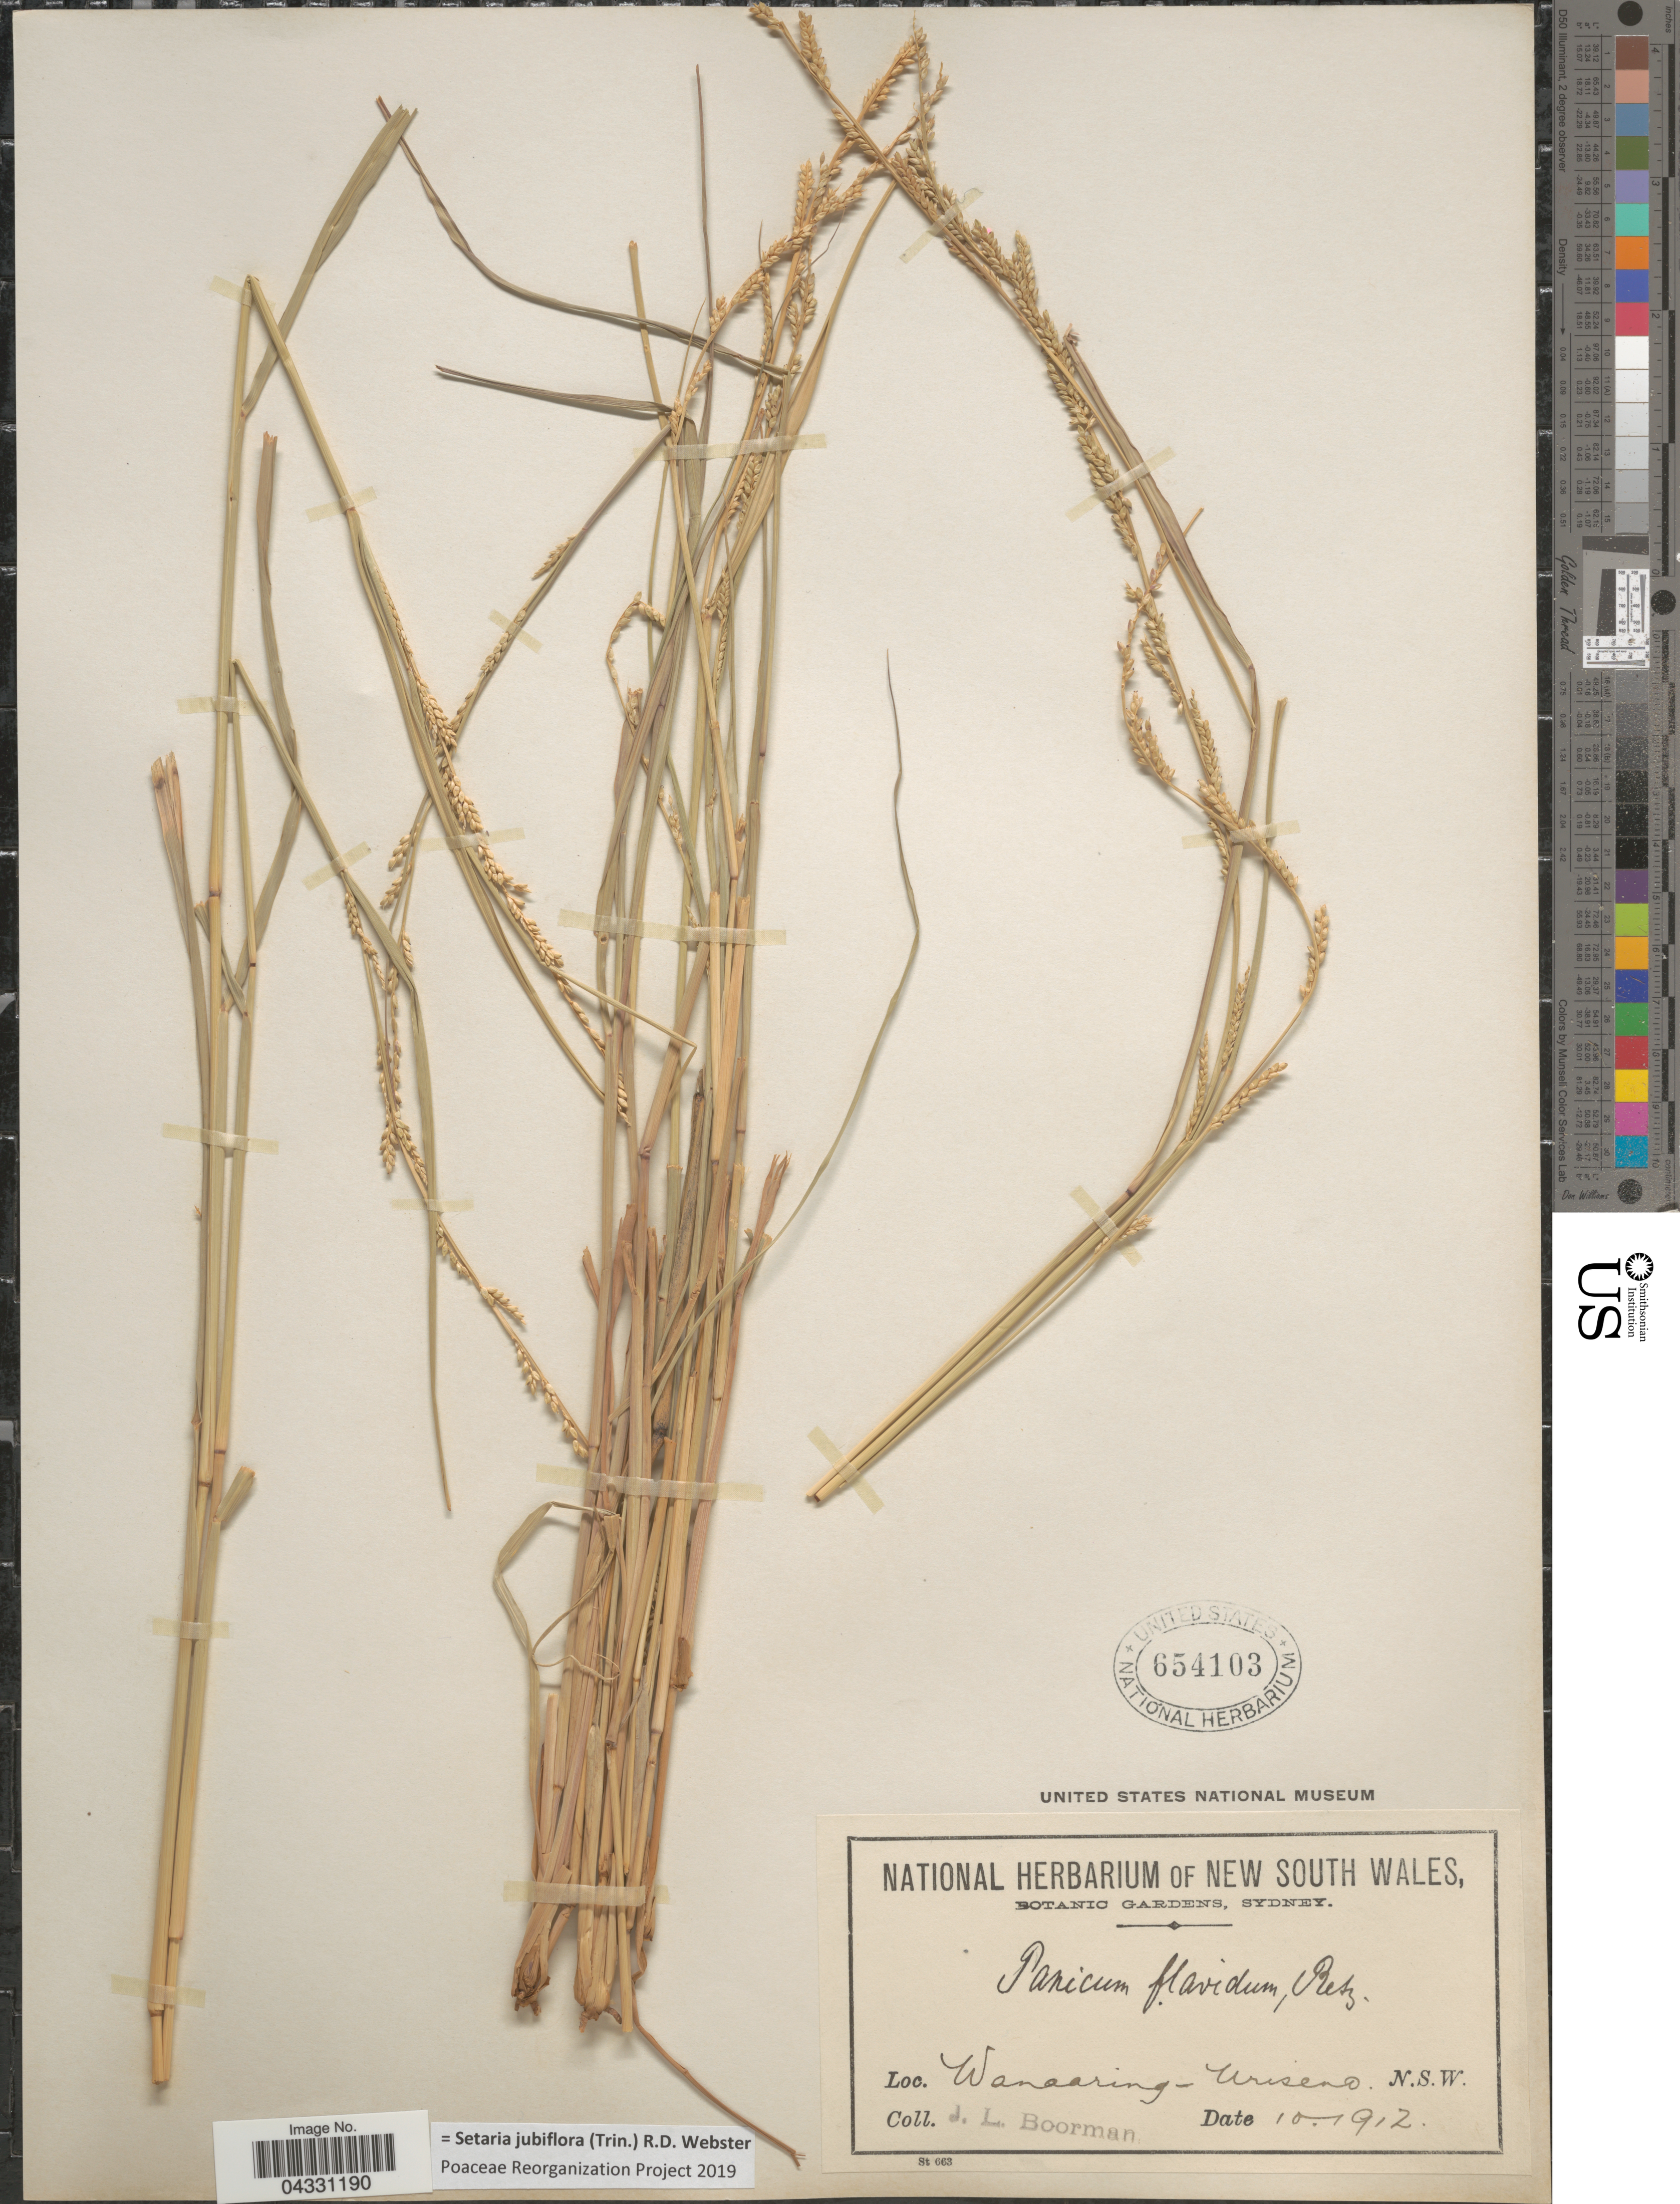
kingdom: Plantae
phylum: Tracheophyta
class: Liliopsida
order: Poales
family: Poaceae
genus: Setaria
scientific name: Setaria jubiflora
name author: (Trin.) R.D. Webster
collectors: J. Boorman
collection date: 1912-10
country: Australia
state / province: New South Wales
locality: Wanaaring - Uriseno.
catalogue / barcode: US 654103